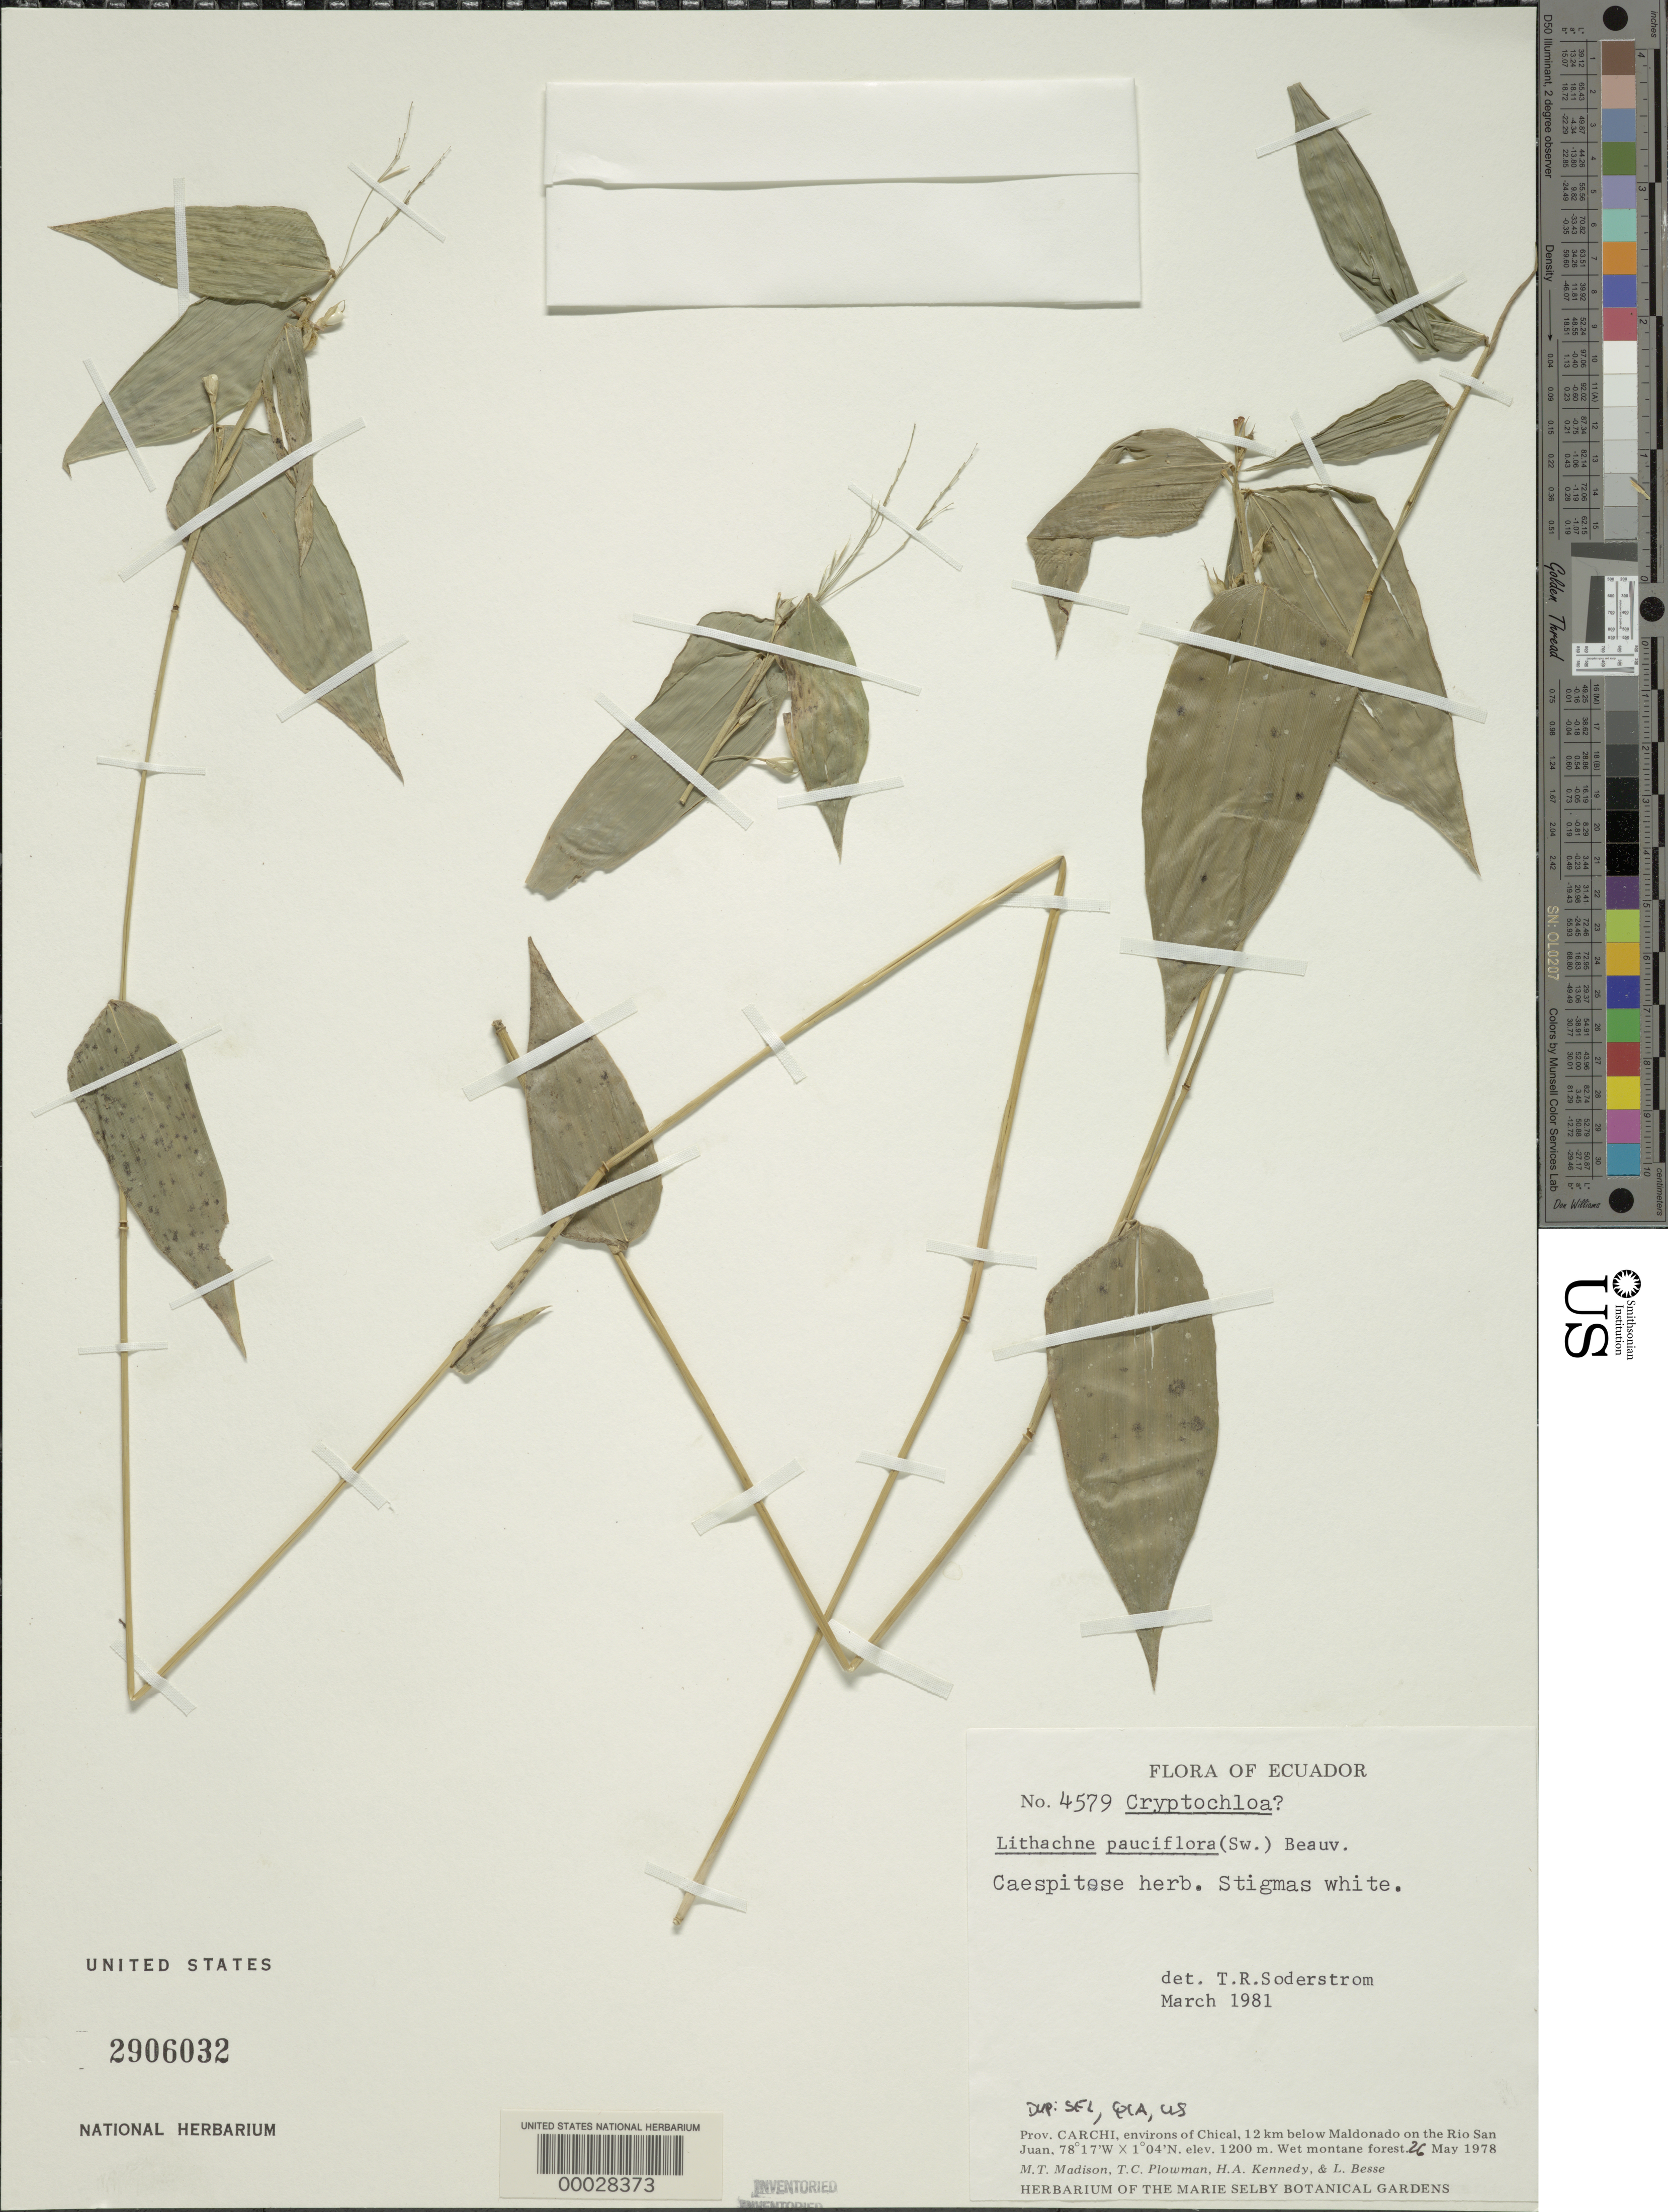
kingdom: Plantae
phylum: Tracheophyta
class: Liliopsida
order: Poales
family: Poaceae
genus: Lithachne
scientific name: Lithachne pauciflora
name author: (Sw.) P. Beauv.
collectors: M. T. Madison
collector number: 4579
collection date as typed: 26 May 1978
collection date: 1978-05-26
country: Ecuador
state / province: Carchi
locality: Chical, Rio San Juan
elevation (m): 1200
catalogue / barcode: US 2906032